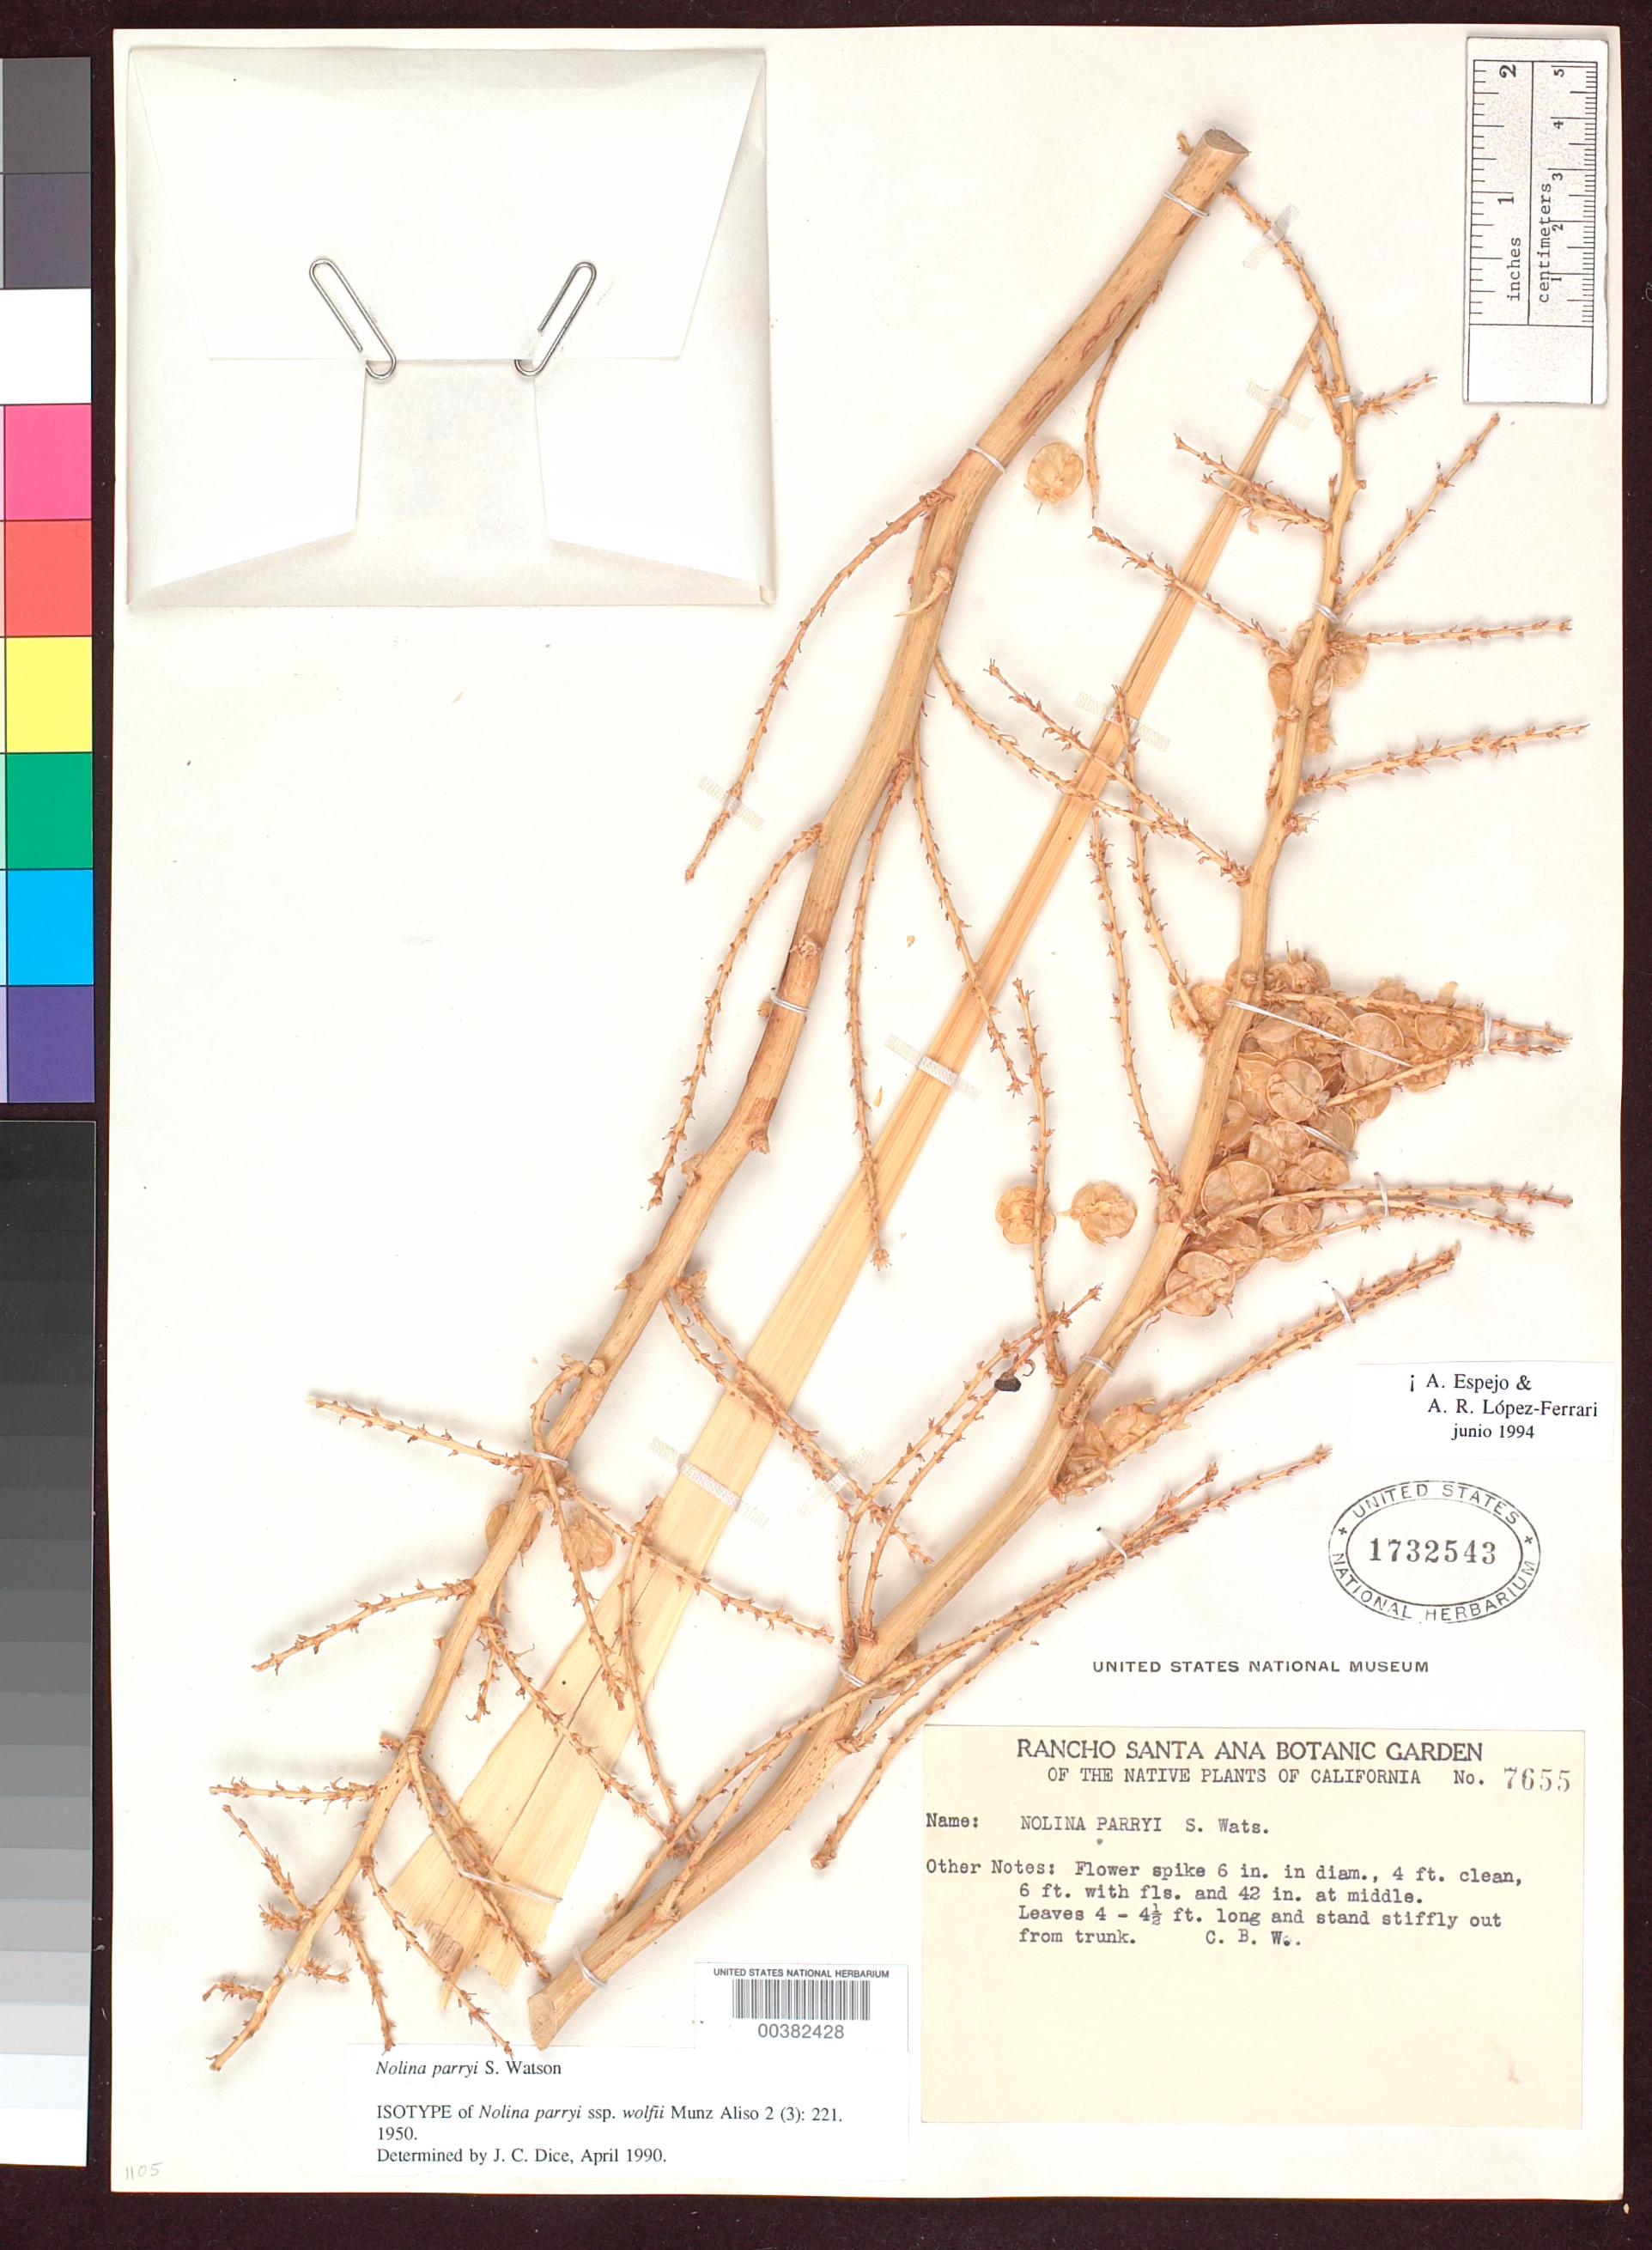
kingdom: Plantae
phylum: Tracheophyta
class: Liliopsida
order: Asparagales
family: Asparagaceae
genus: Nolina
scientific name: Nolina parryi subsp. wolfii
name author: Munz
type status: Isotype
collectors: C. B. Wolf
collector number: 7655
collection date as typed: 09 Oct 1935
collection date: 1935-10-09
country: United States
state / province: California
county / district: San Bernardino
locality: Mojave Desert, Kingston Mts., west of Beck spring.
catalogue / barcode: US 1732543